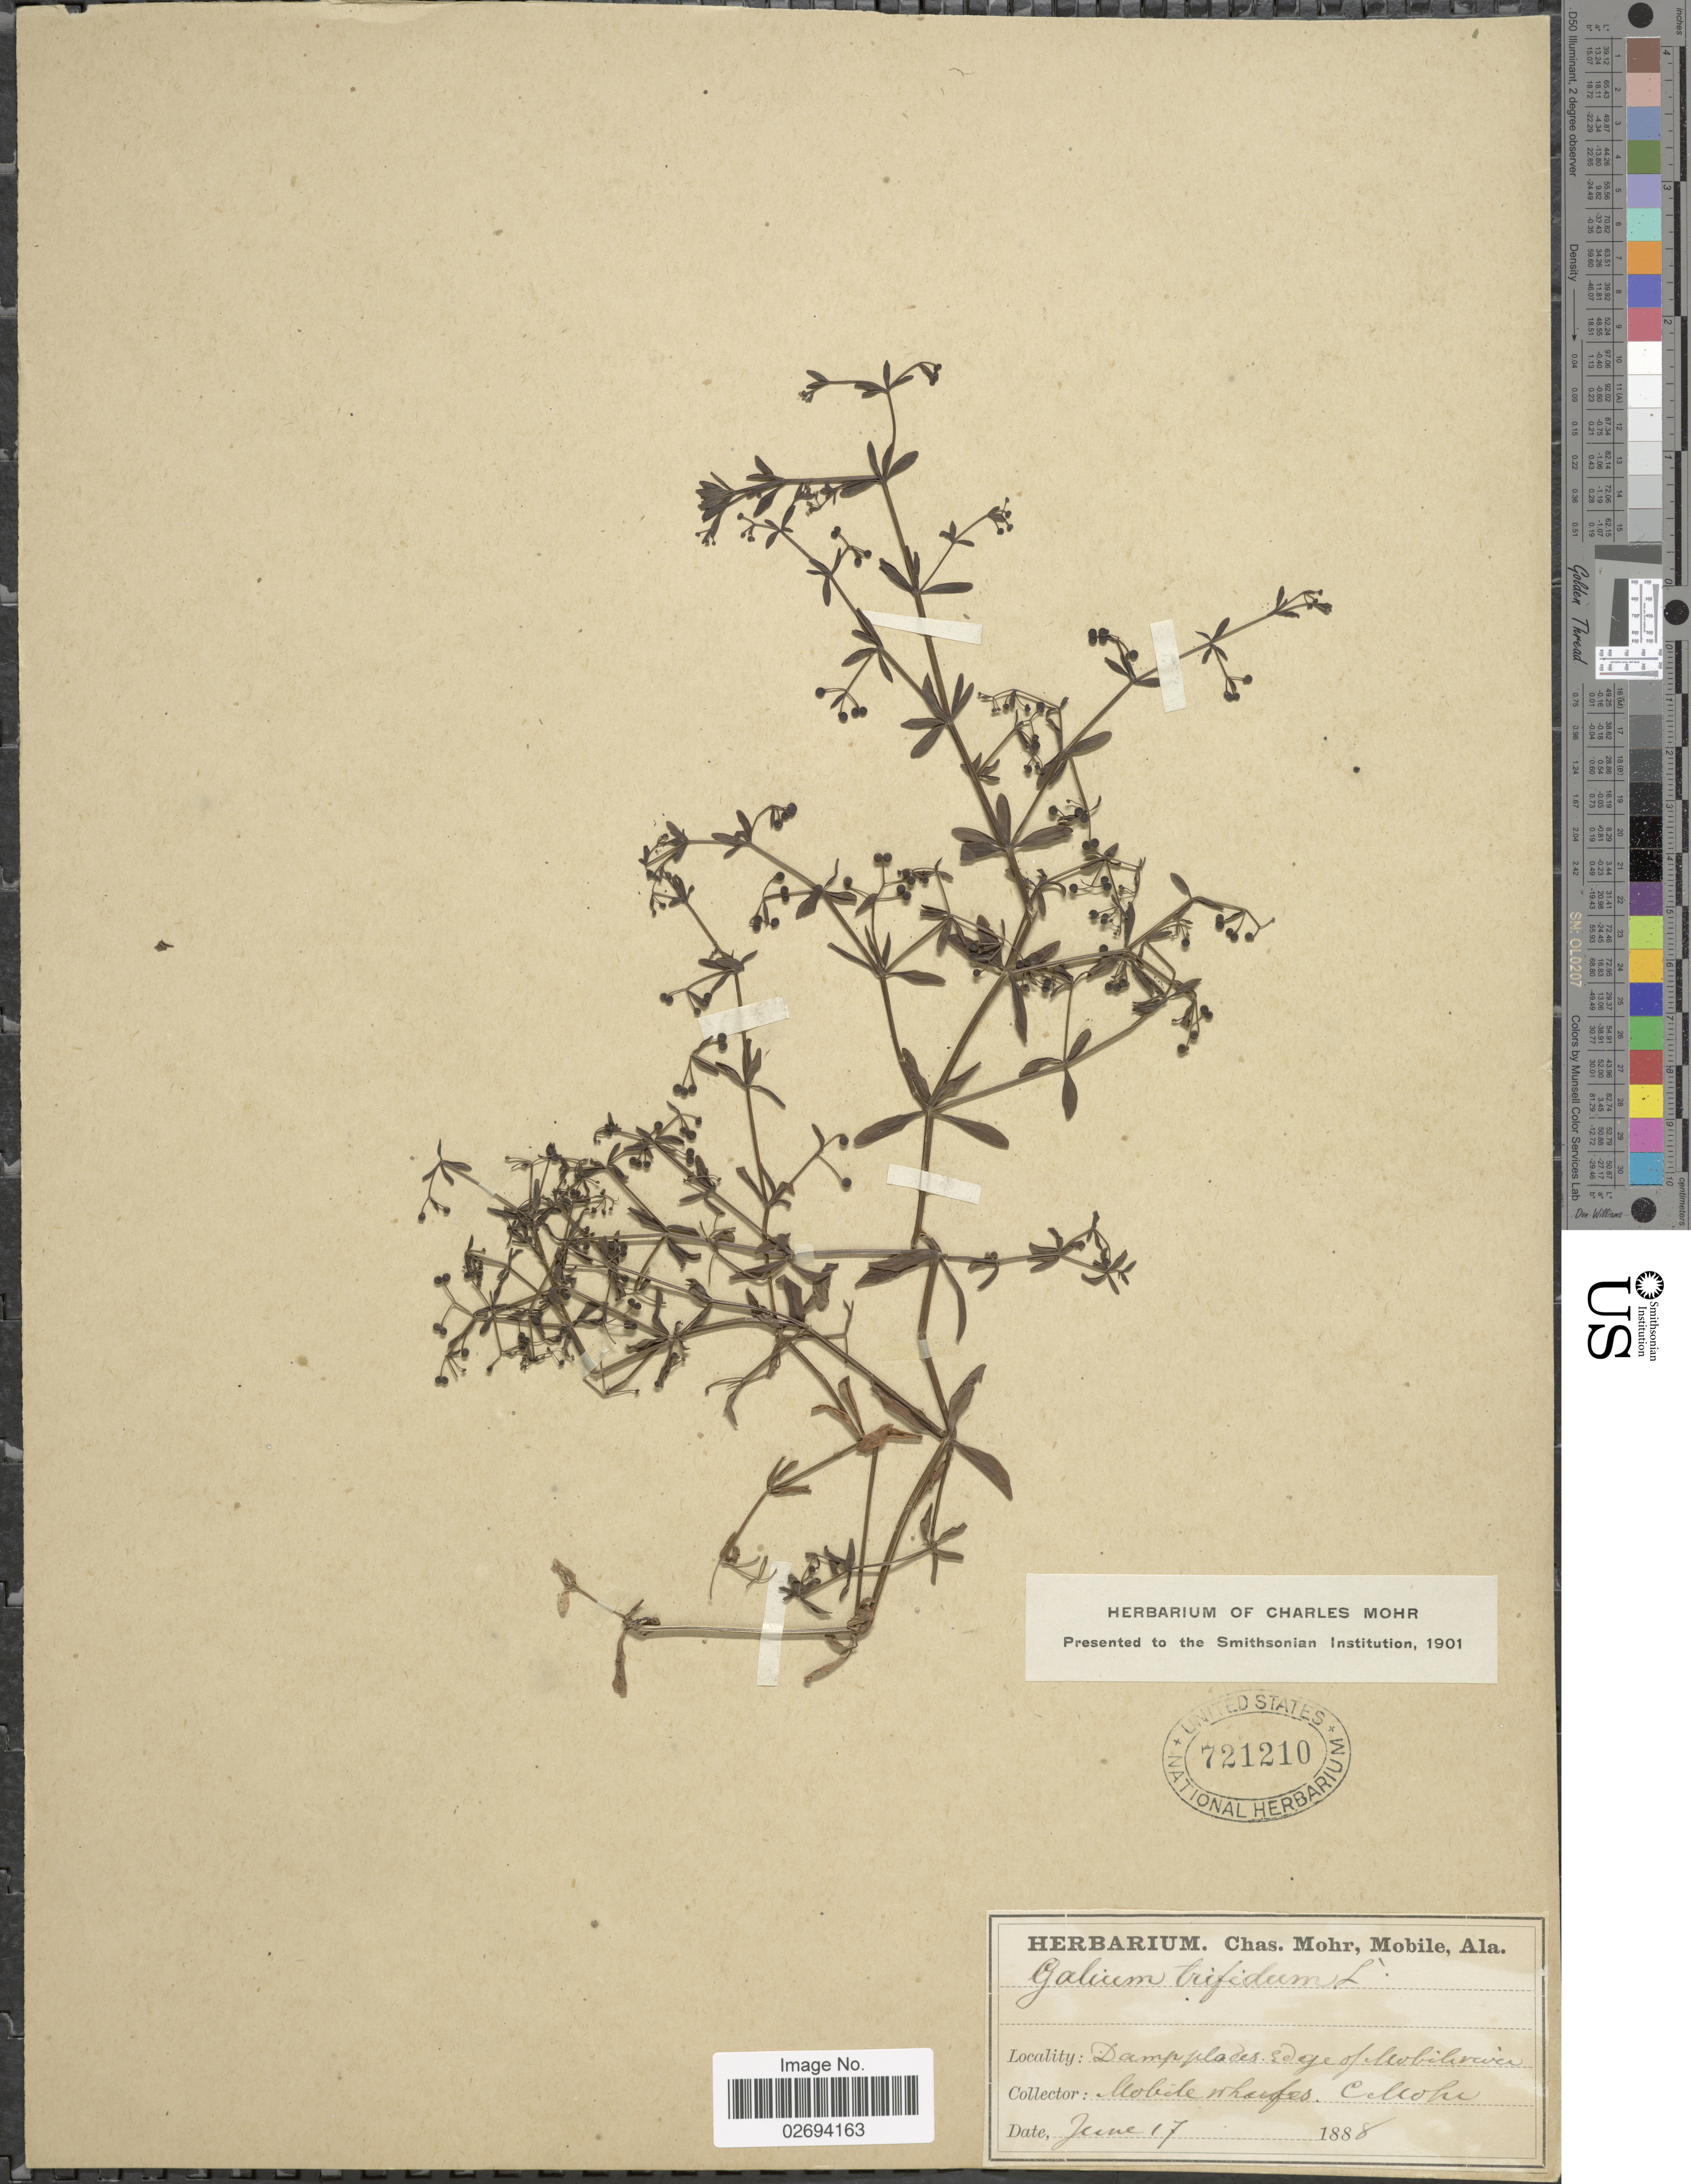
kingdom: Plantae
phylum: Tracheophyta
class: Magnoliopsida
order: Gentianales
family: Rubiaceae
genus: Galium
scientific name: Galium trifidum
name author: L.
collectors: C. T. Mohr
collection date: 1888-06-17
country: United States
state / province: Alabama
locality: Damp places, edge of Mobil river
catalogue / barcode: US 721210